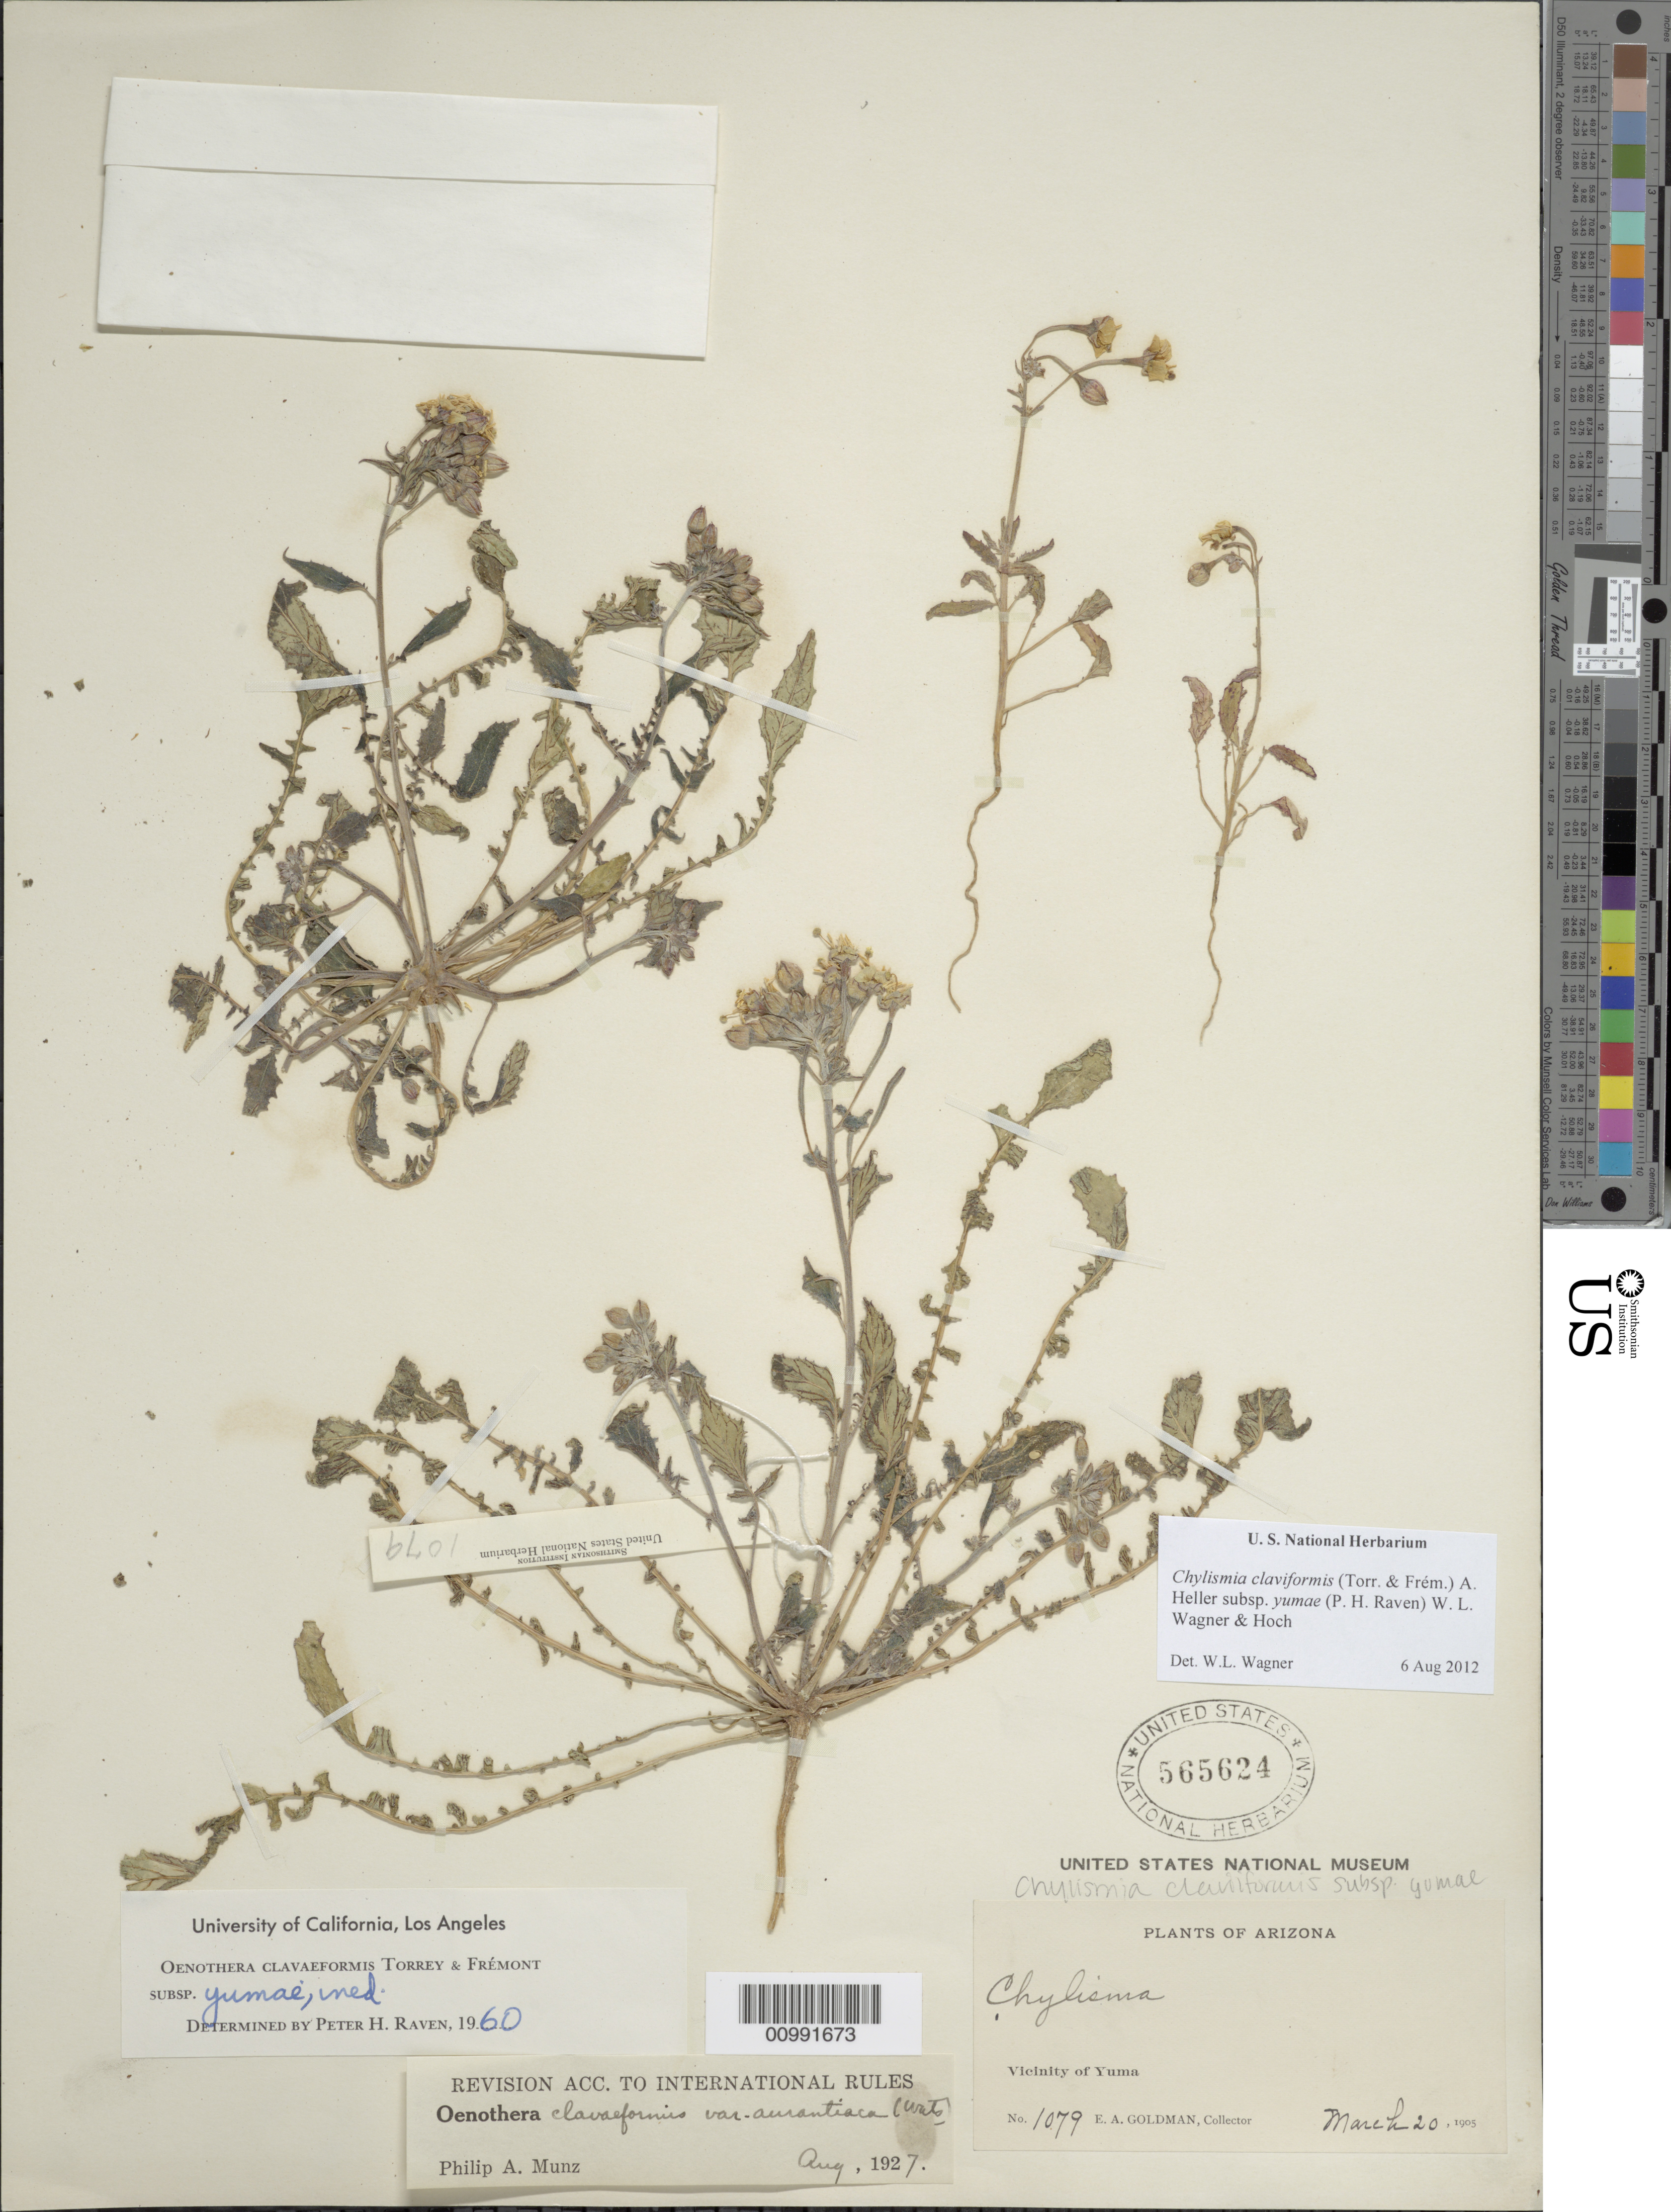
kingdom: Plantae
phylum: Tracheophyta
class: Magnoliopsida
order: Myrtales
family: Onagraceae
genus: Chylismia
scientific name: Chylismia claviformis subsp. yumae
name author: (P.H. Raven) W.L. Wagner & Hoch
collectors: E. A. Goldman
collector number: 1079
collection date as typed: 20 Mar 1905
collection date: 1905-03-20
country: United States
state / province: Arizona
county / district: Yuma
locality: Vicinity of Yuma.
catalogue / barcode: US 565624